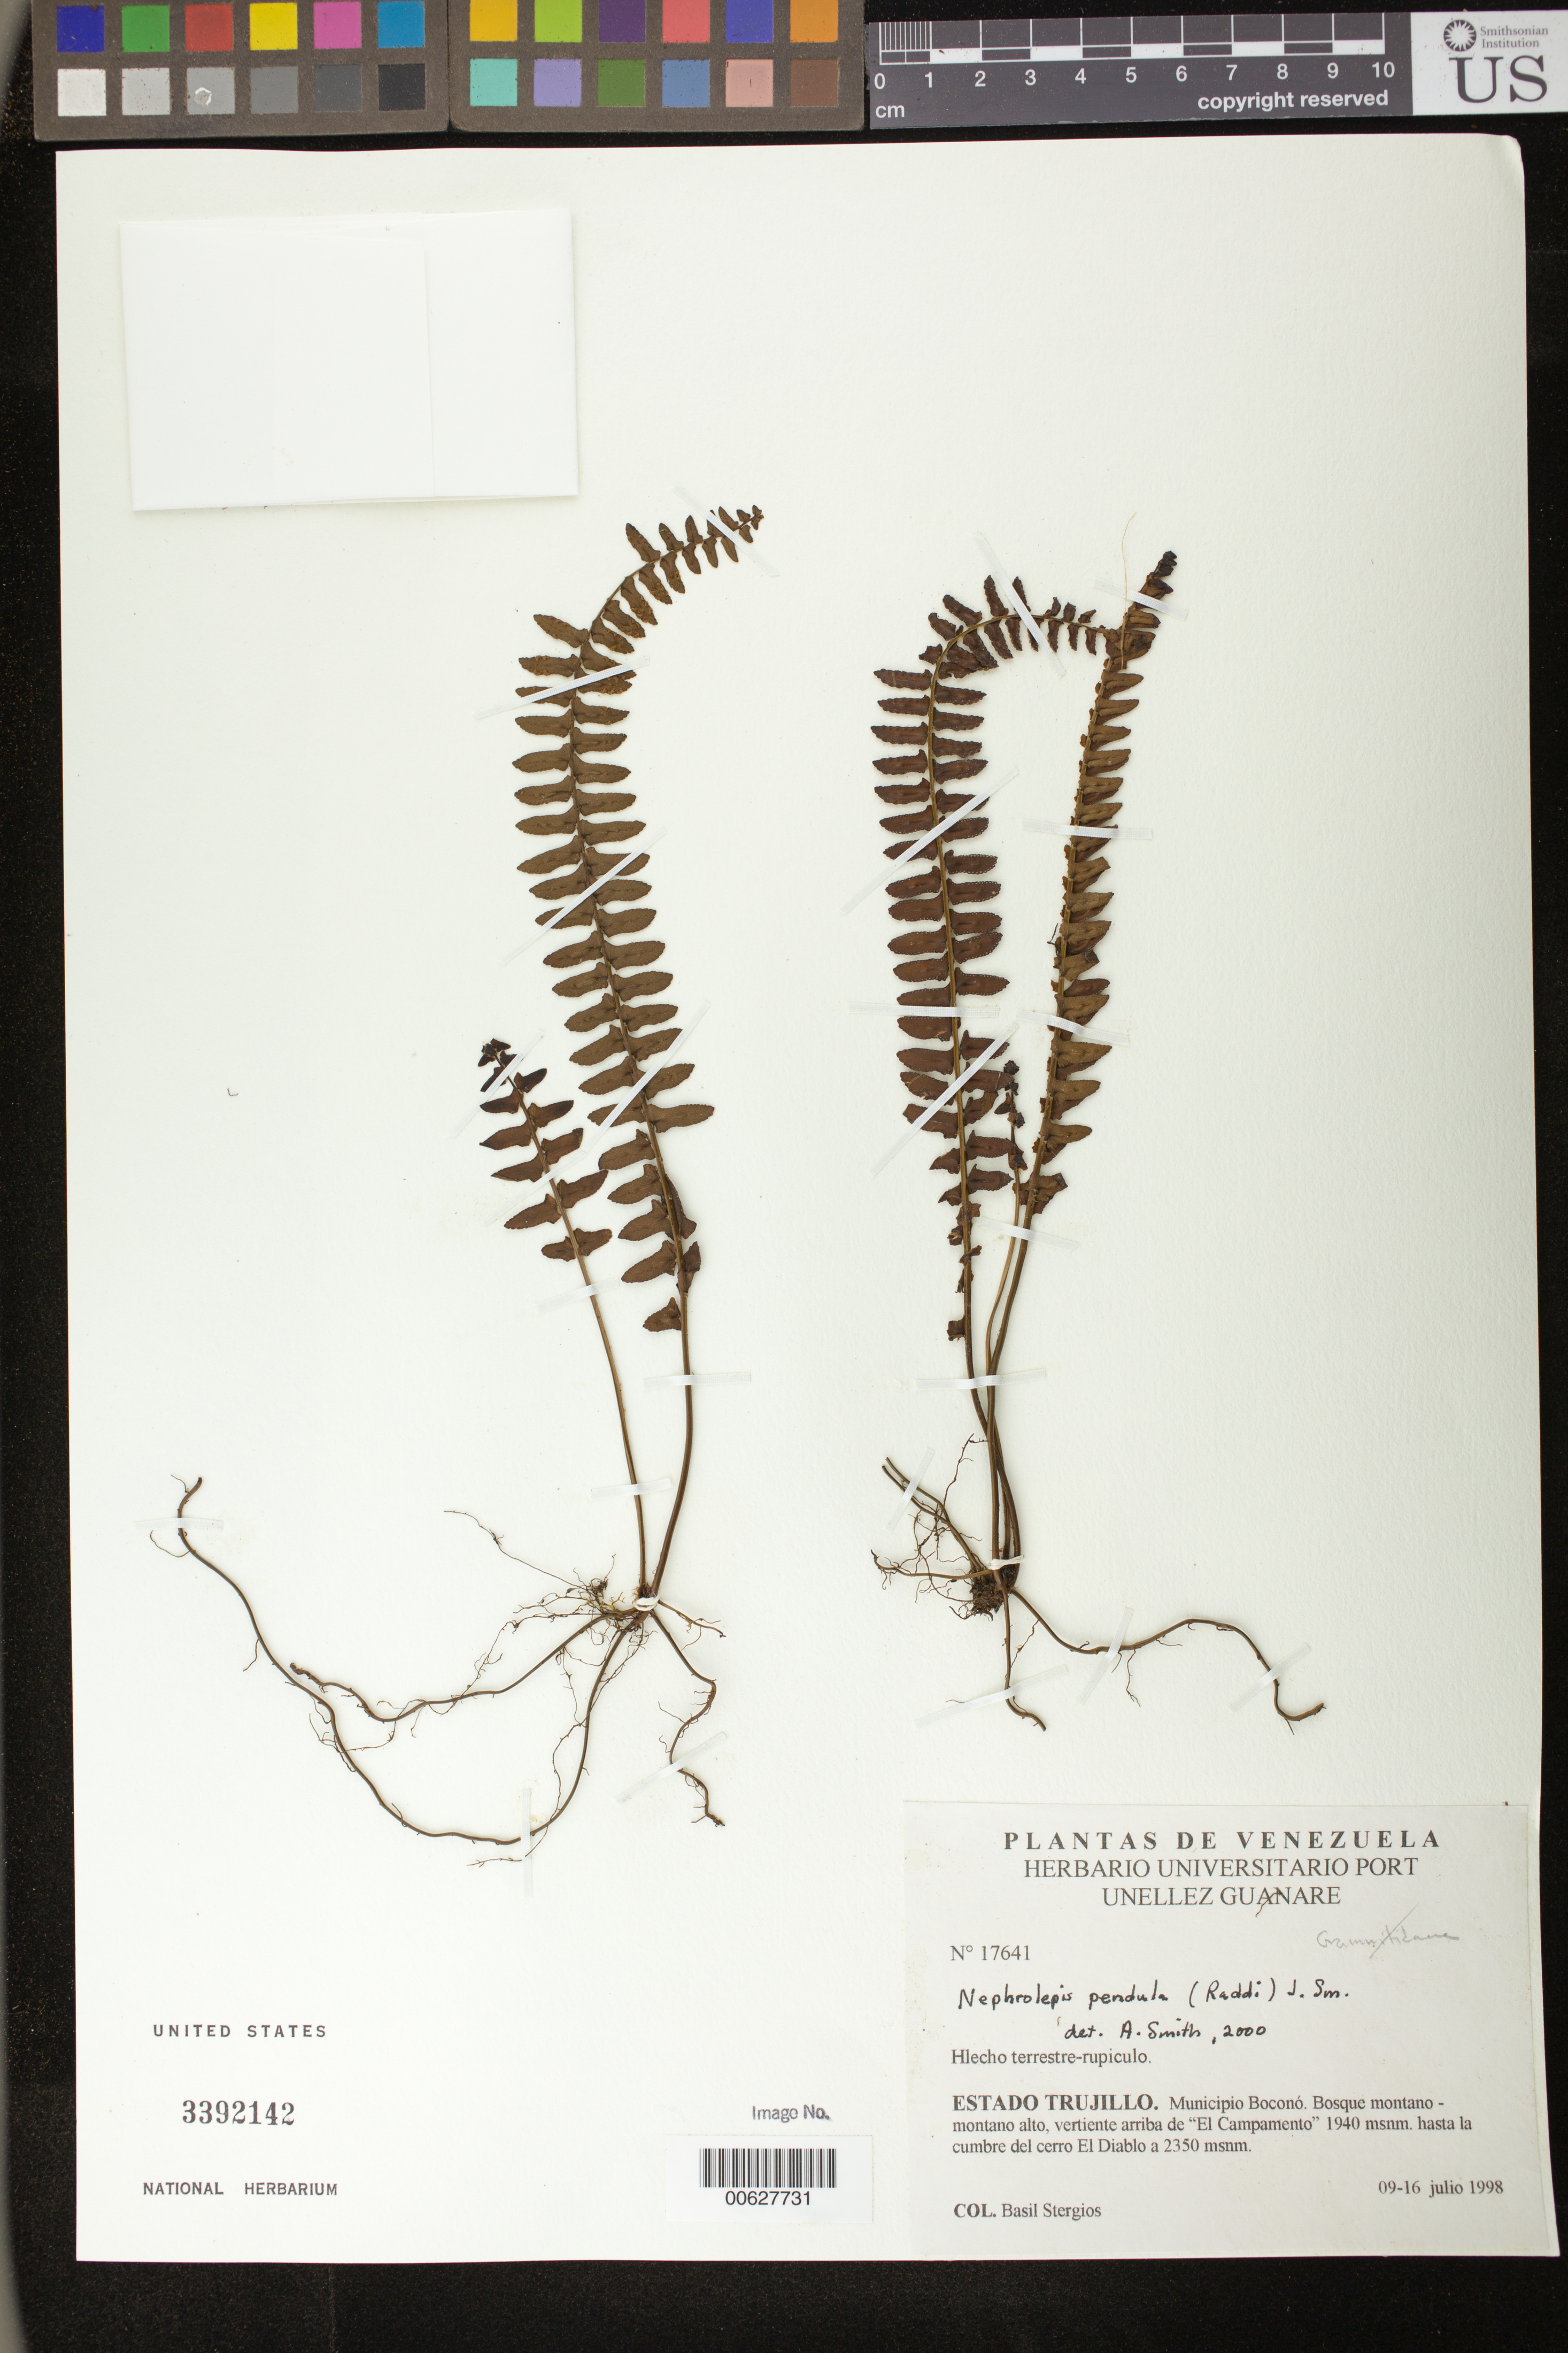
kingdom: Plantae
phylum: Tracheophyta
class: Polypodiopsida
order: Polypodiales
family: Nephrolepidaceae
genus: Nephrolepis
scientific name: Nephrolepis pendula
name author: (Raddi) J. Sm.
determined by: Smith, Alan R., (UC)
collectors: B. G. Stergios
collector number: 17641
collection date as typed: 09 Jul 1998 to 16 Jul 1998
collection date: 1998-07-09/1998-07-16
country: Venezuela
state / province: Trujillo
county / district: Boconó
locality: Vertiente arriba de El Campamento 1940 m hasta la cumbre del cerro El Diablo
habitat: Bosque montano - montano alto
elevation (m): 1940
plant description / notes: PORT, US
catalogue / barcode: US 3392142